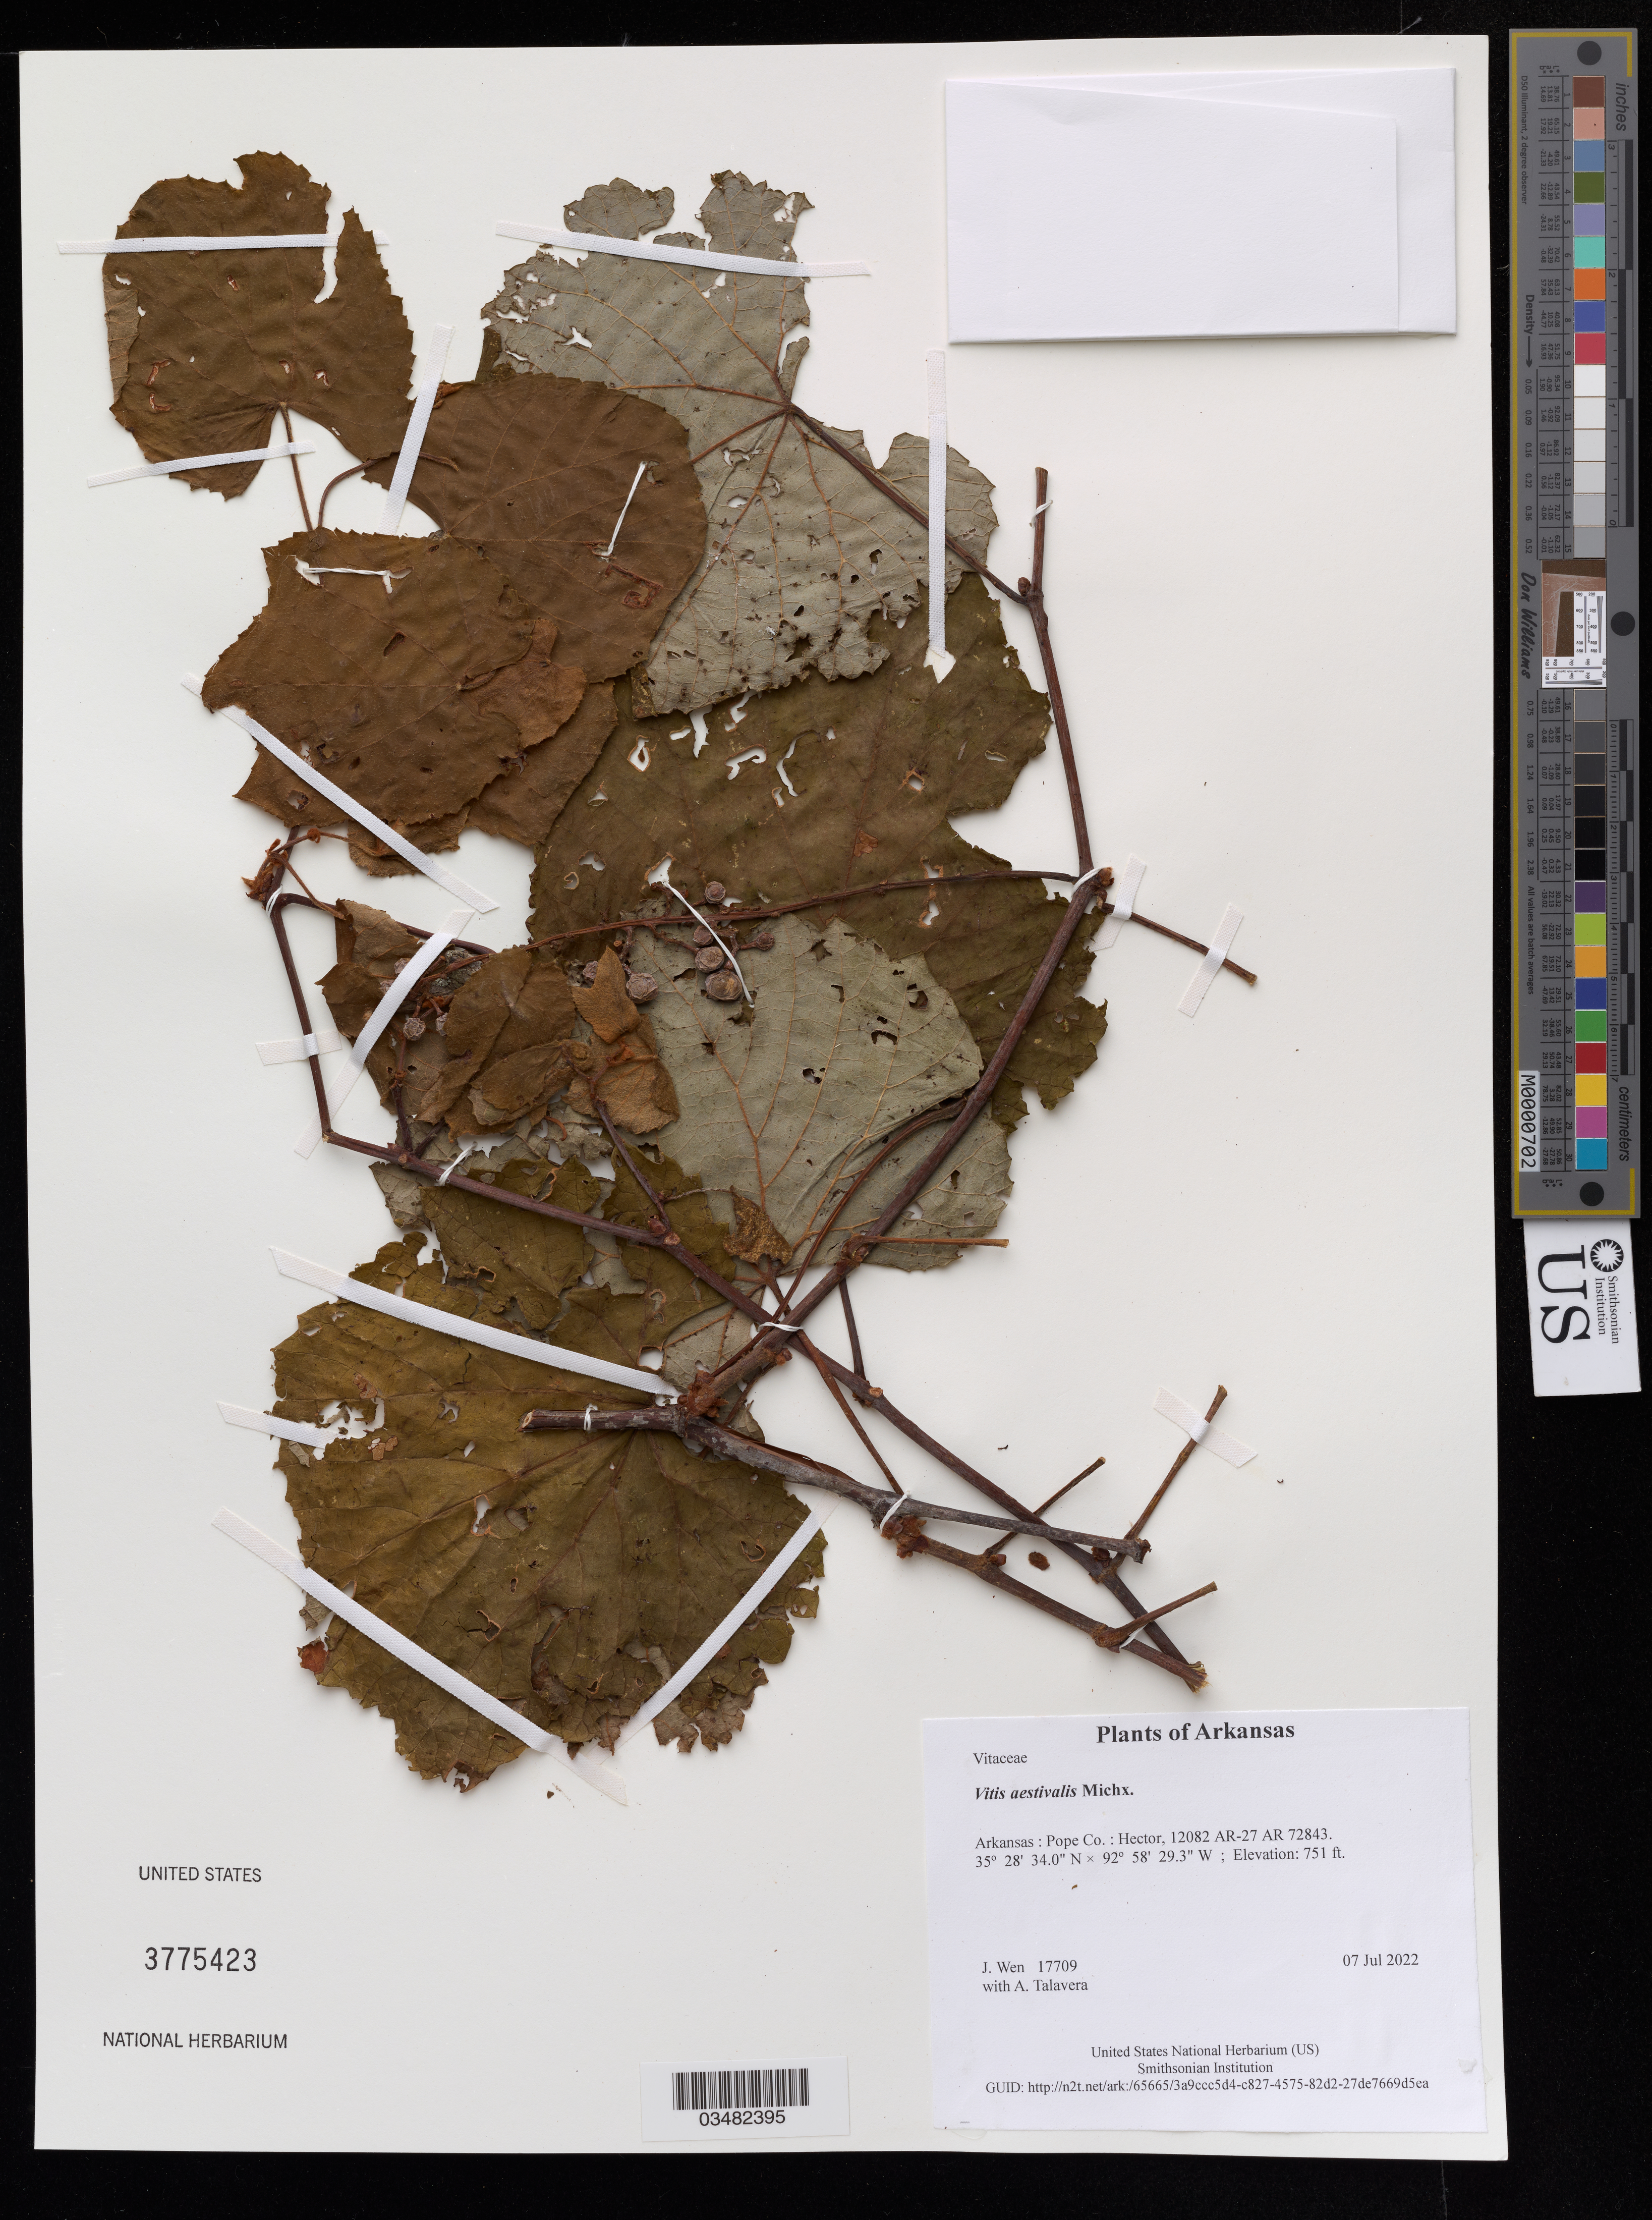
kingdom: Plantae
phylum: Tracheophyta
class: Magnoliopsida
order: Vitales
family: Vitaceae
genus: Vitis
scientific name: Vitis aestivalis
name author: Michx.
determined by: Wen, Jun, (BOT), Smithsonian Institution - National Museum of Natural History (UNITED STATES)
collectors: J. Wen & A. Talavera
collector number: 17709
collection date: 2022-07-07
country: United States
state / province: Arkansas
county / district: Pope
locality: Hector, 12082 AR-27 AR 72843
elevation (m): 229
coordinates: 35 28.567 N, 92 58.488 W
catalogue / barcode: US 3775423